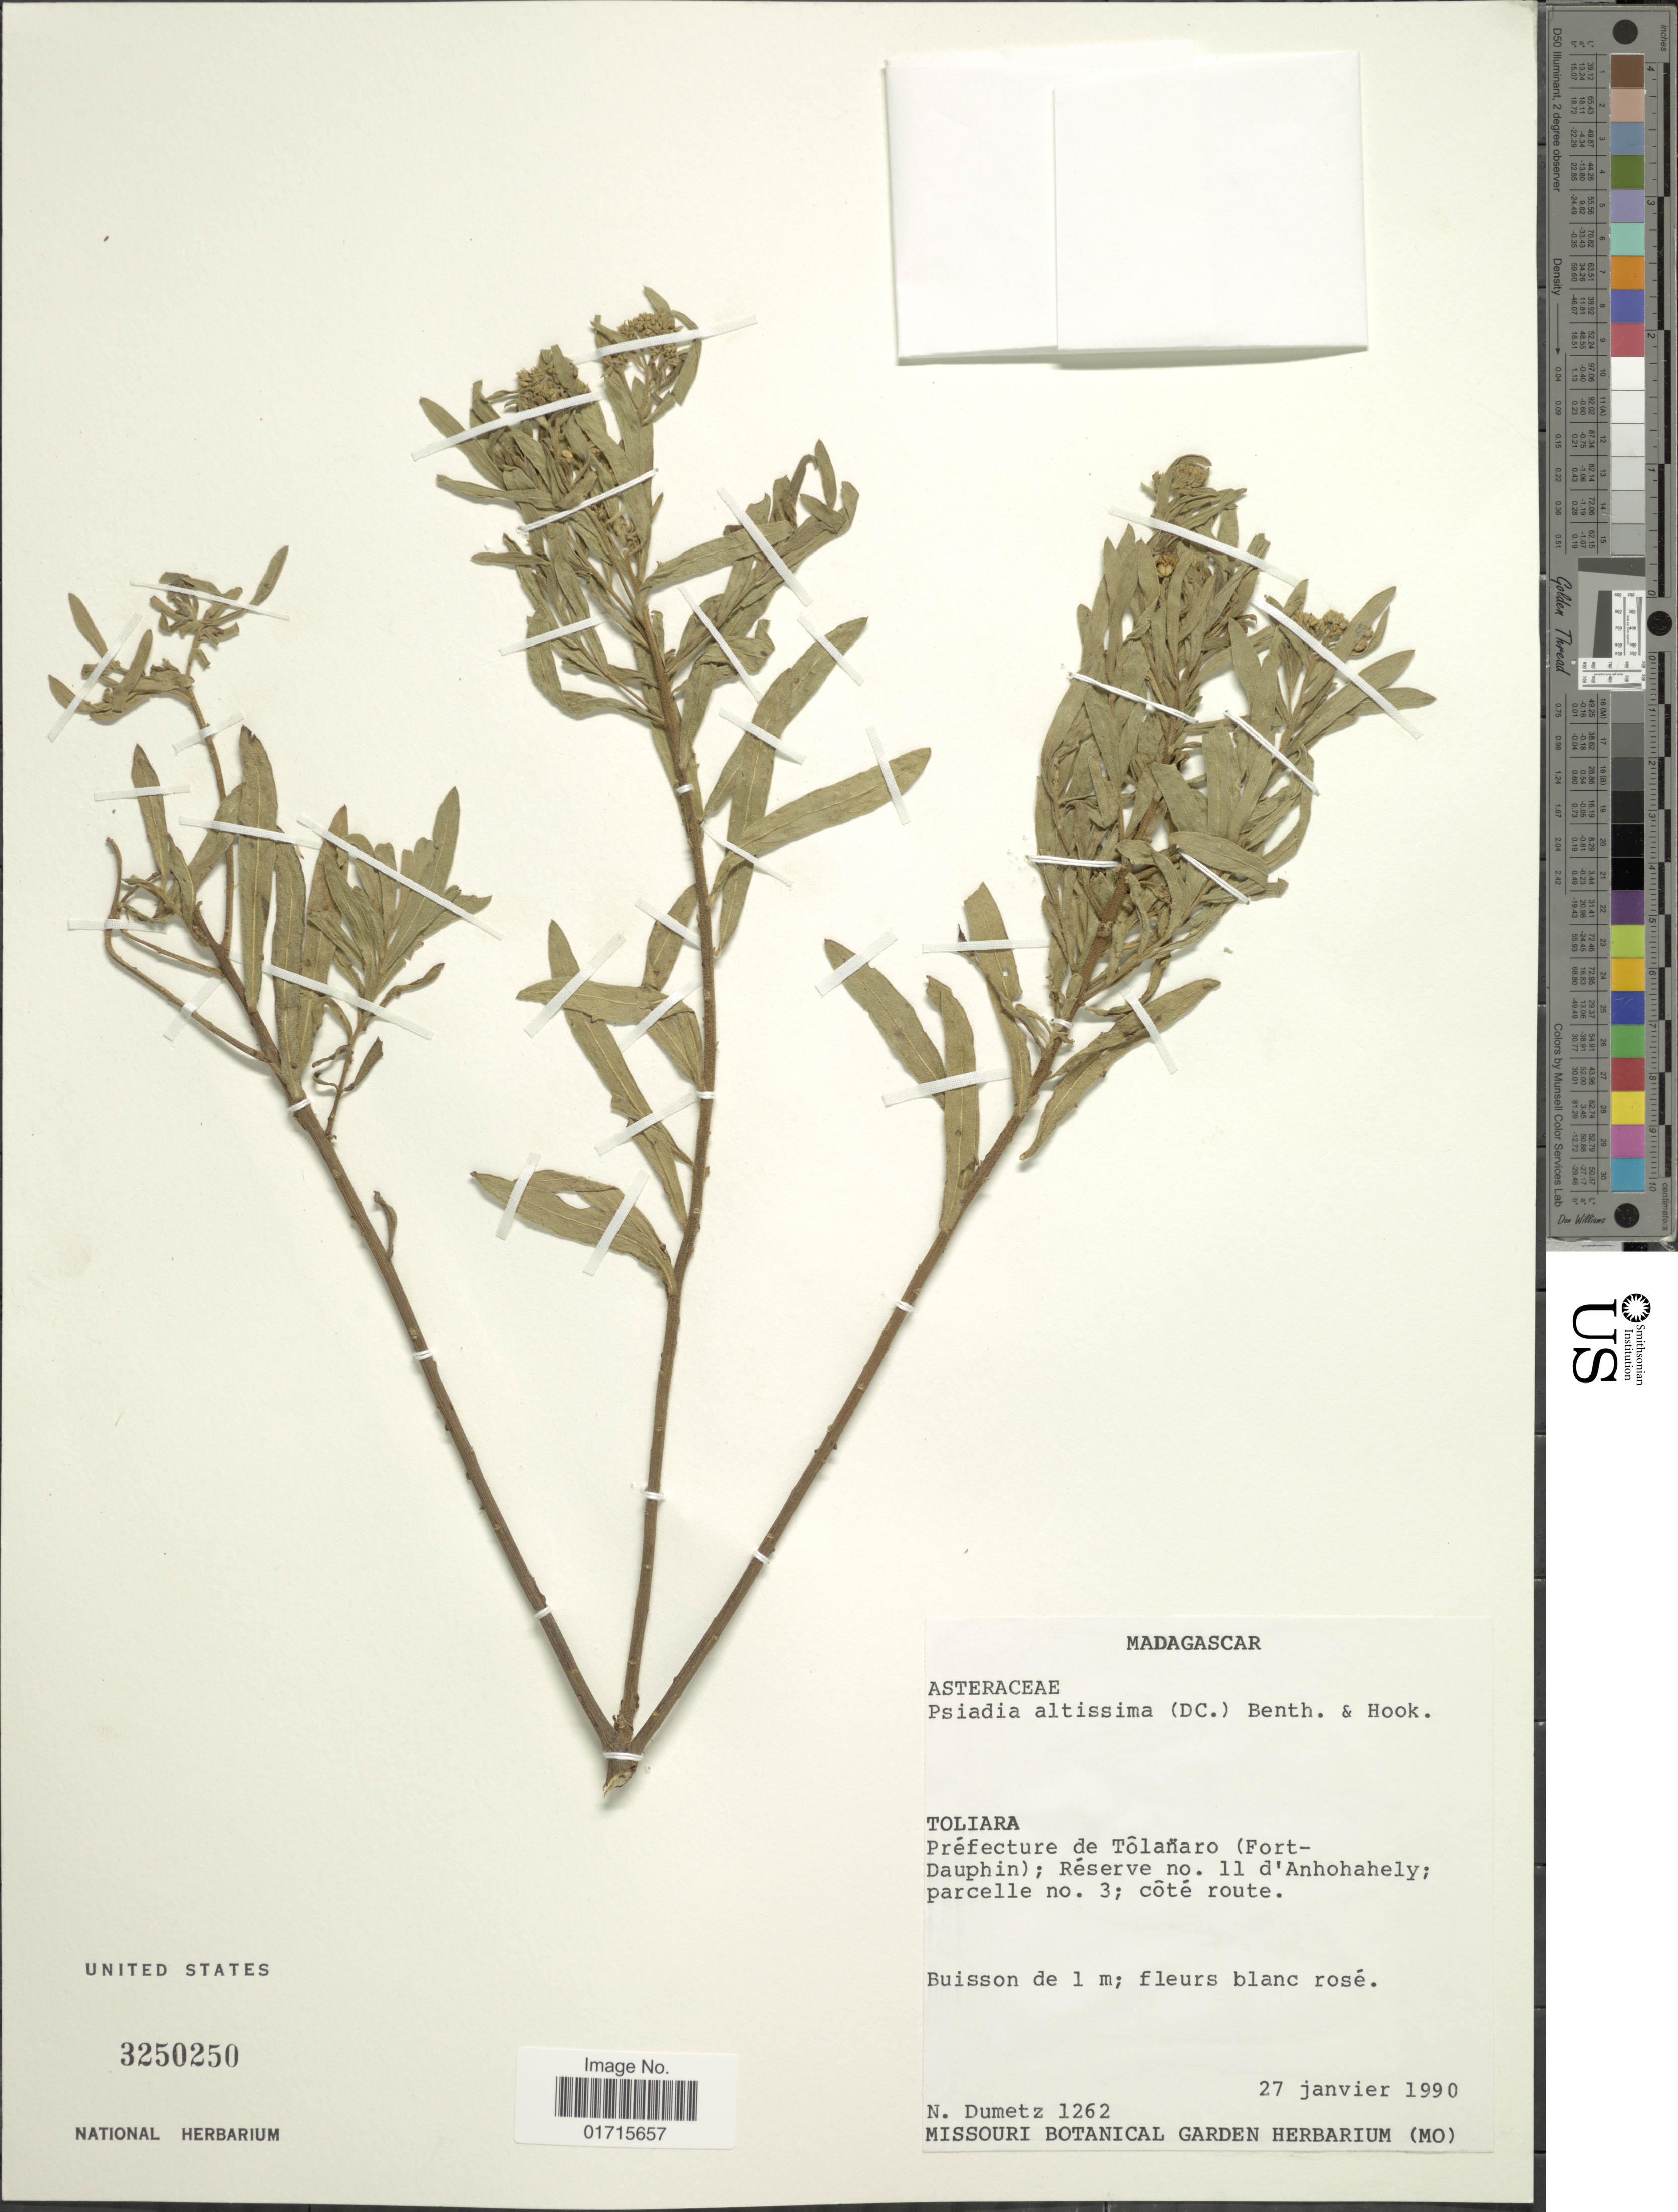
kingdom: Plantae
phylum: Tracheophyta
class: Magnoliopsida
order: Asterales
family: Asteraceae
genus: Psiadia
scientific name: Psiadia altissima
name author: Benth.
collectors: N. Dumetz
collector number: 1262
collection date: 1990-01-27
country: Madagascar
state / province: Anosy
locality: Toliara. Prefecture de Tolanaro (Fort-Dauphin); Reserve no. 11 d'Anhohahely; parcelle no. 3; cote route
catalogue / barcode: US 3250250